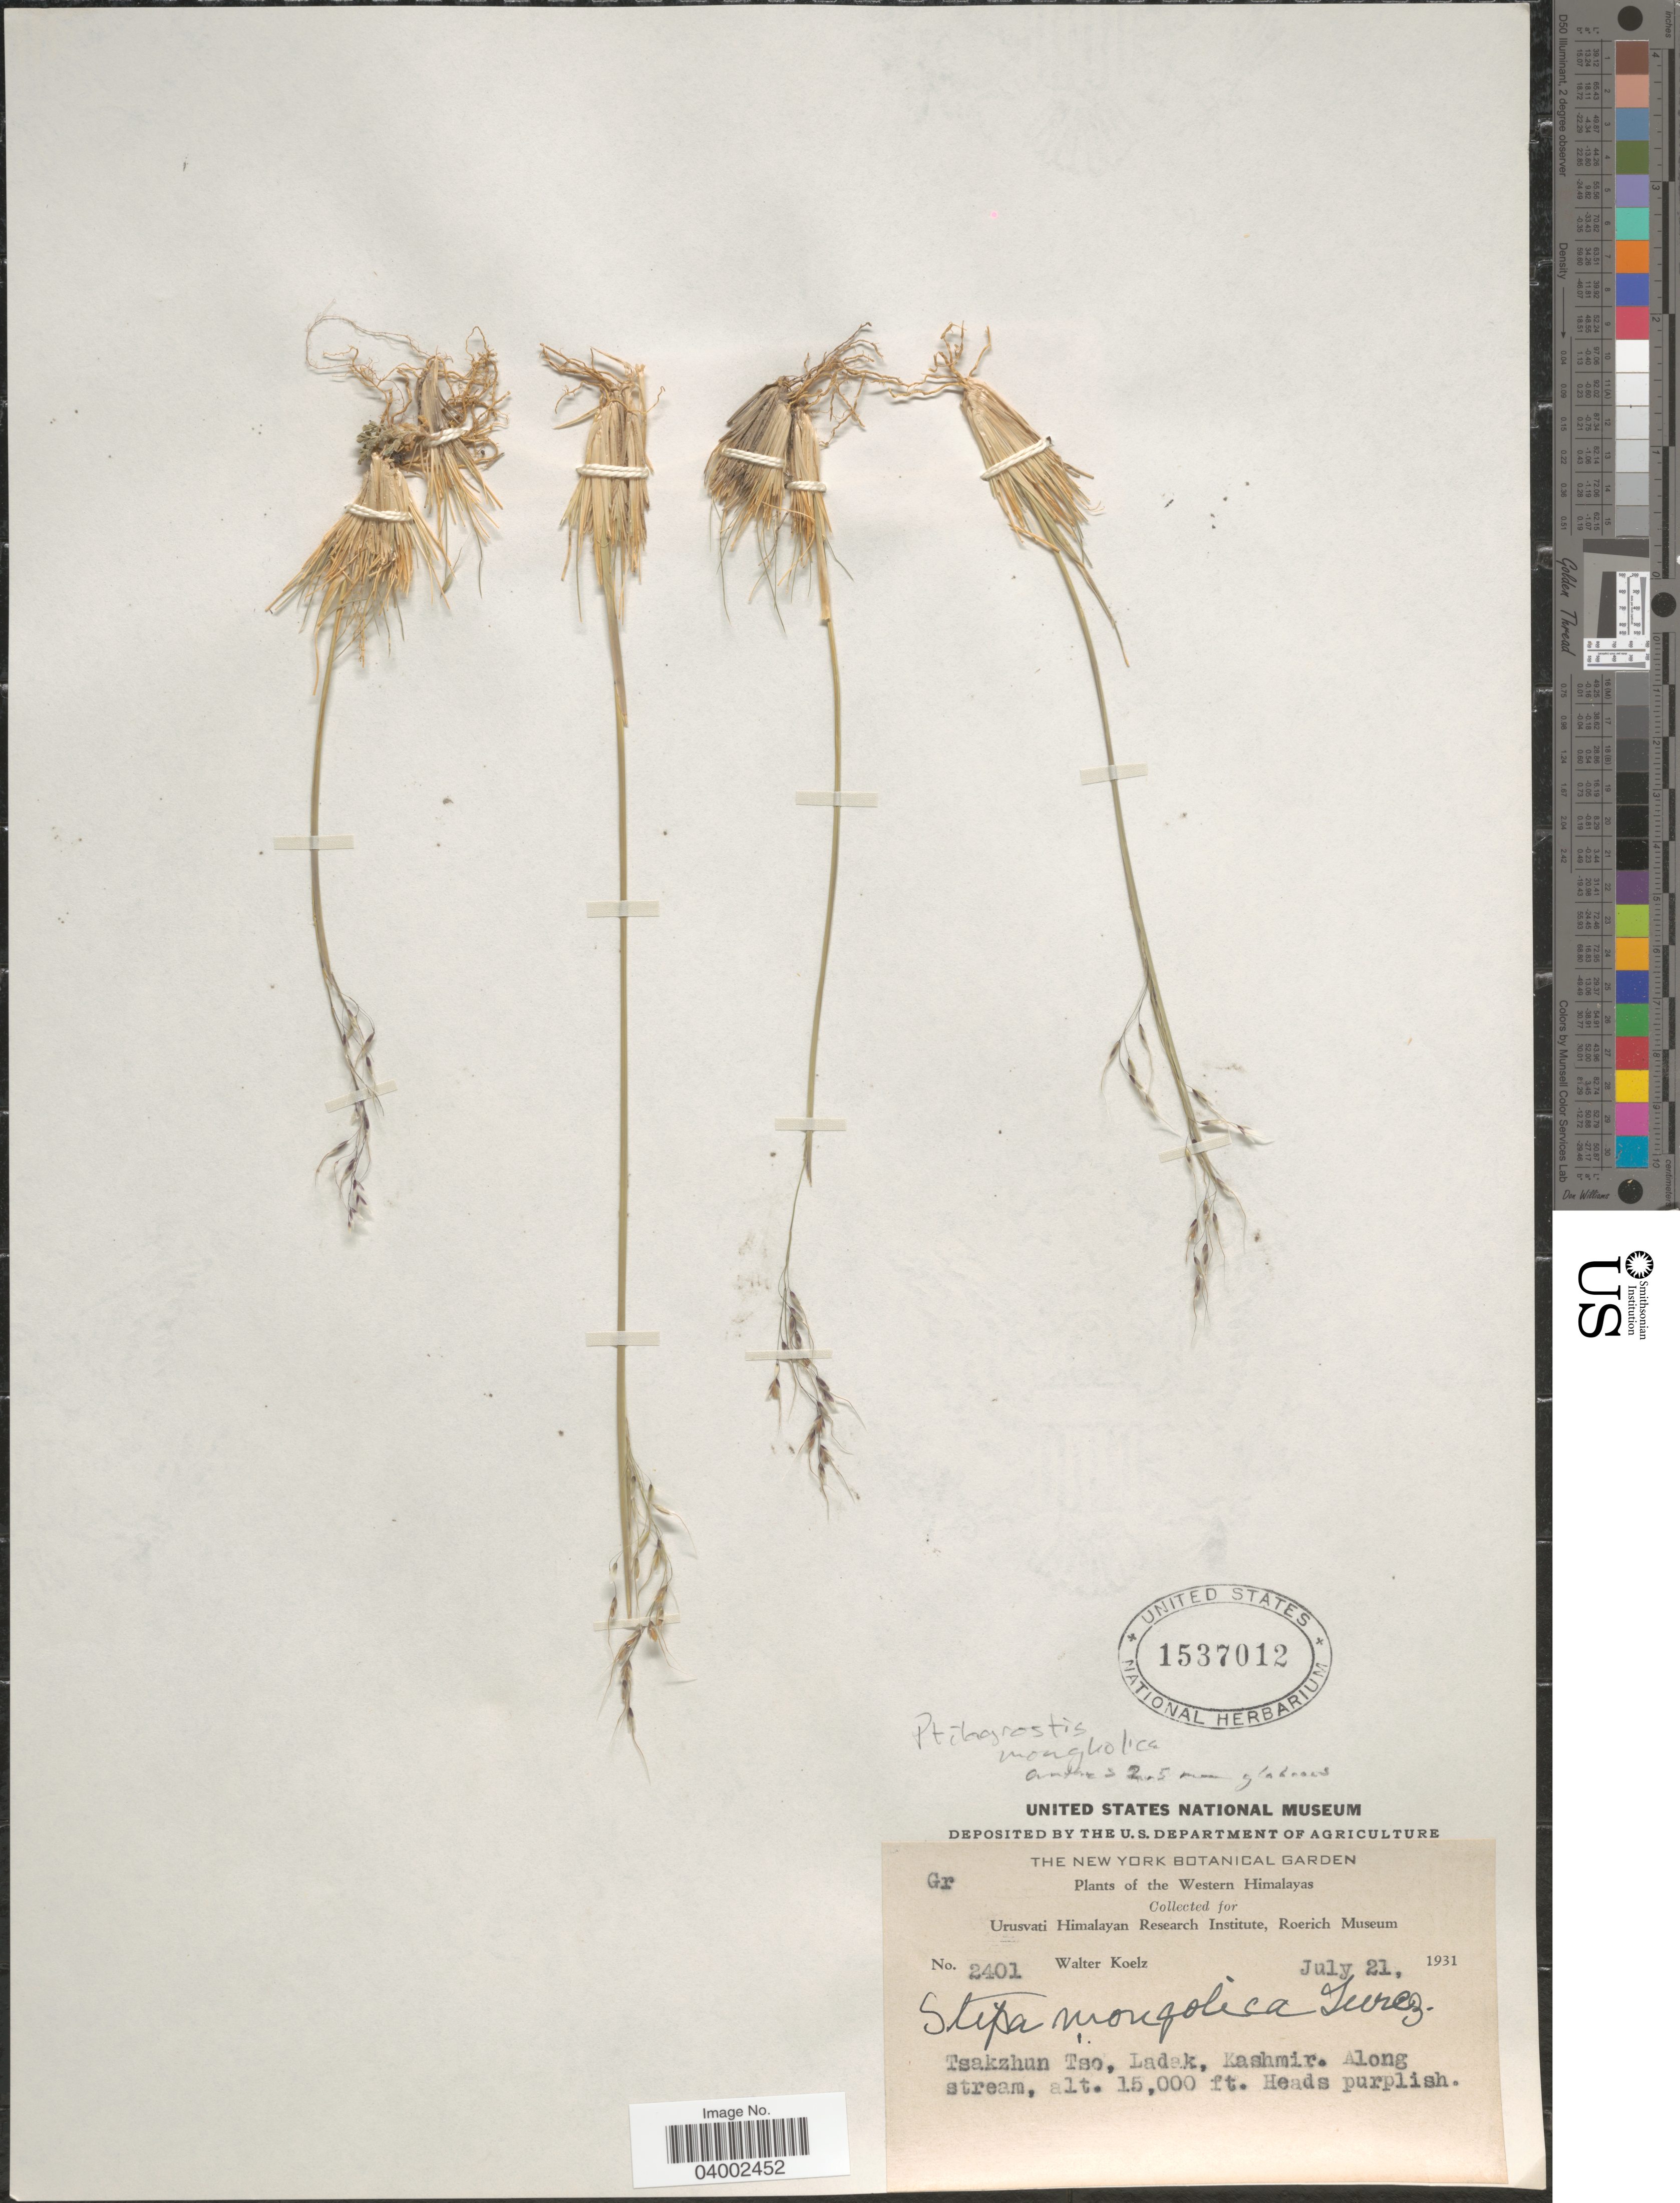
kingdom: Plantae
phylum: Tracheophyta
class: Liliopsida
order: Poales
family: Poaceae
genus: Ptilagrostis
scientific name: Ptilagrostis mongholica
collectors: W. N. Koelz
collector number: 2401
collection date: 1931-07-21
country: India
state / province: Ladakh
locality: Western Himalayas. Tsakzhun Tso, Ladak, Kashmir.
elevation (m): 4572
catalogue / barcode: US 1537012